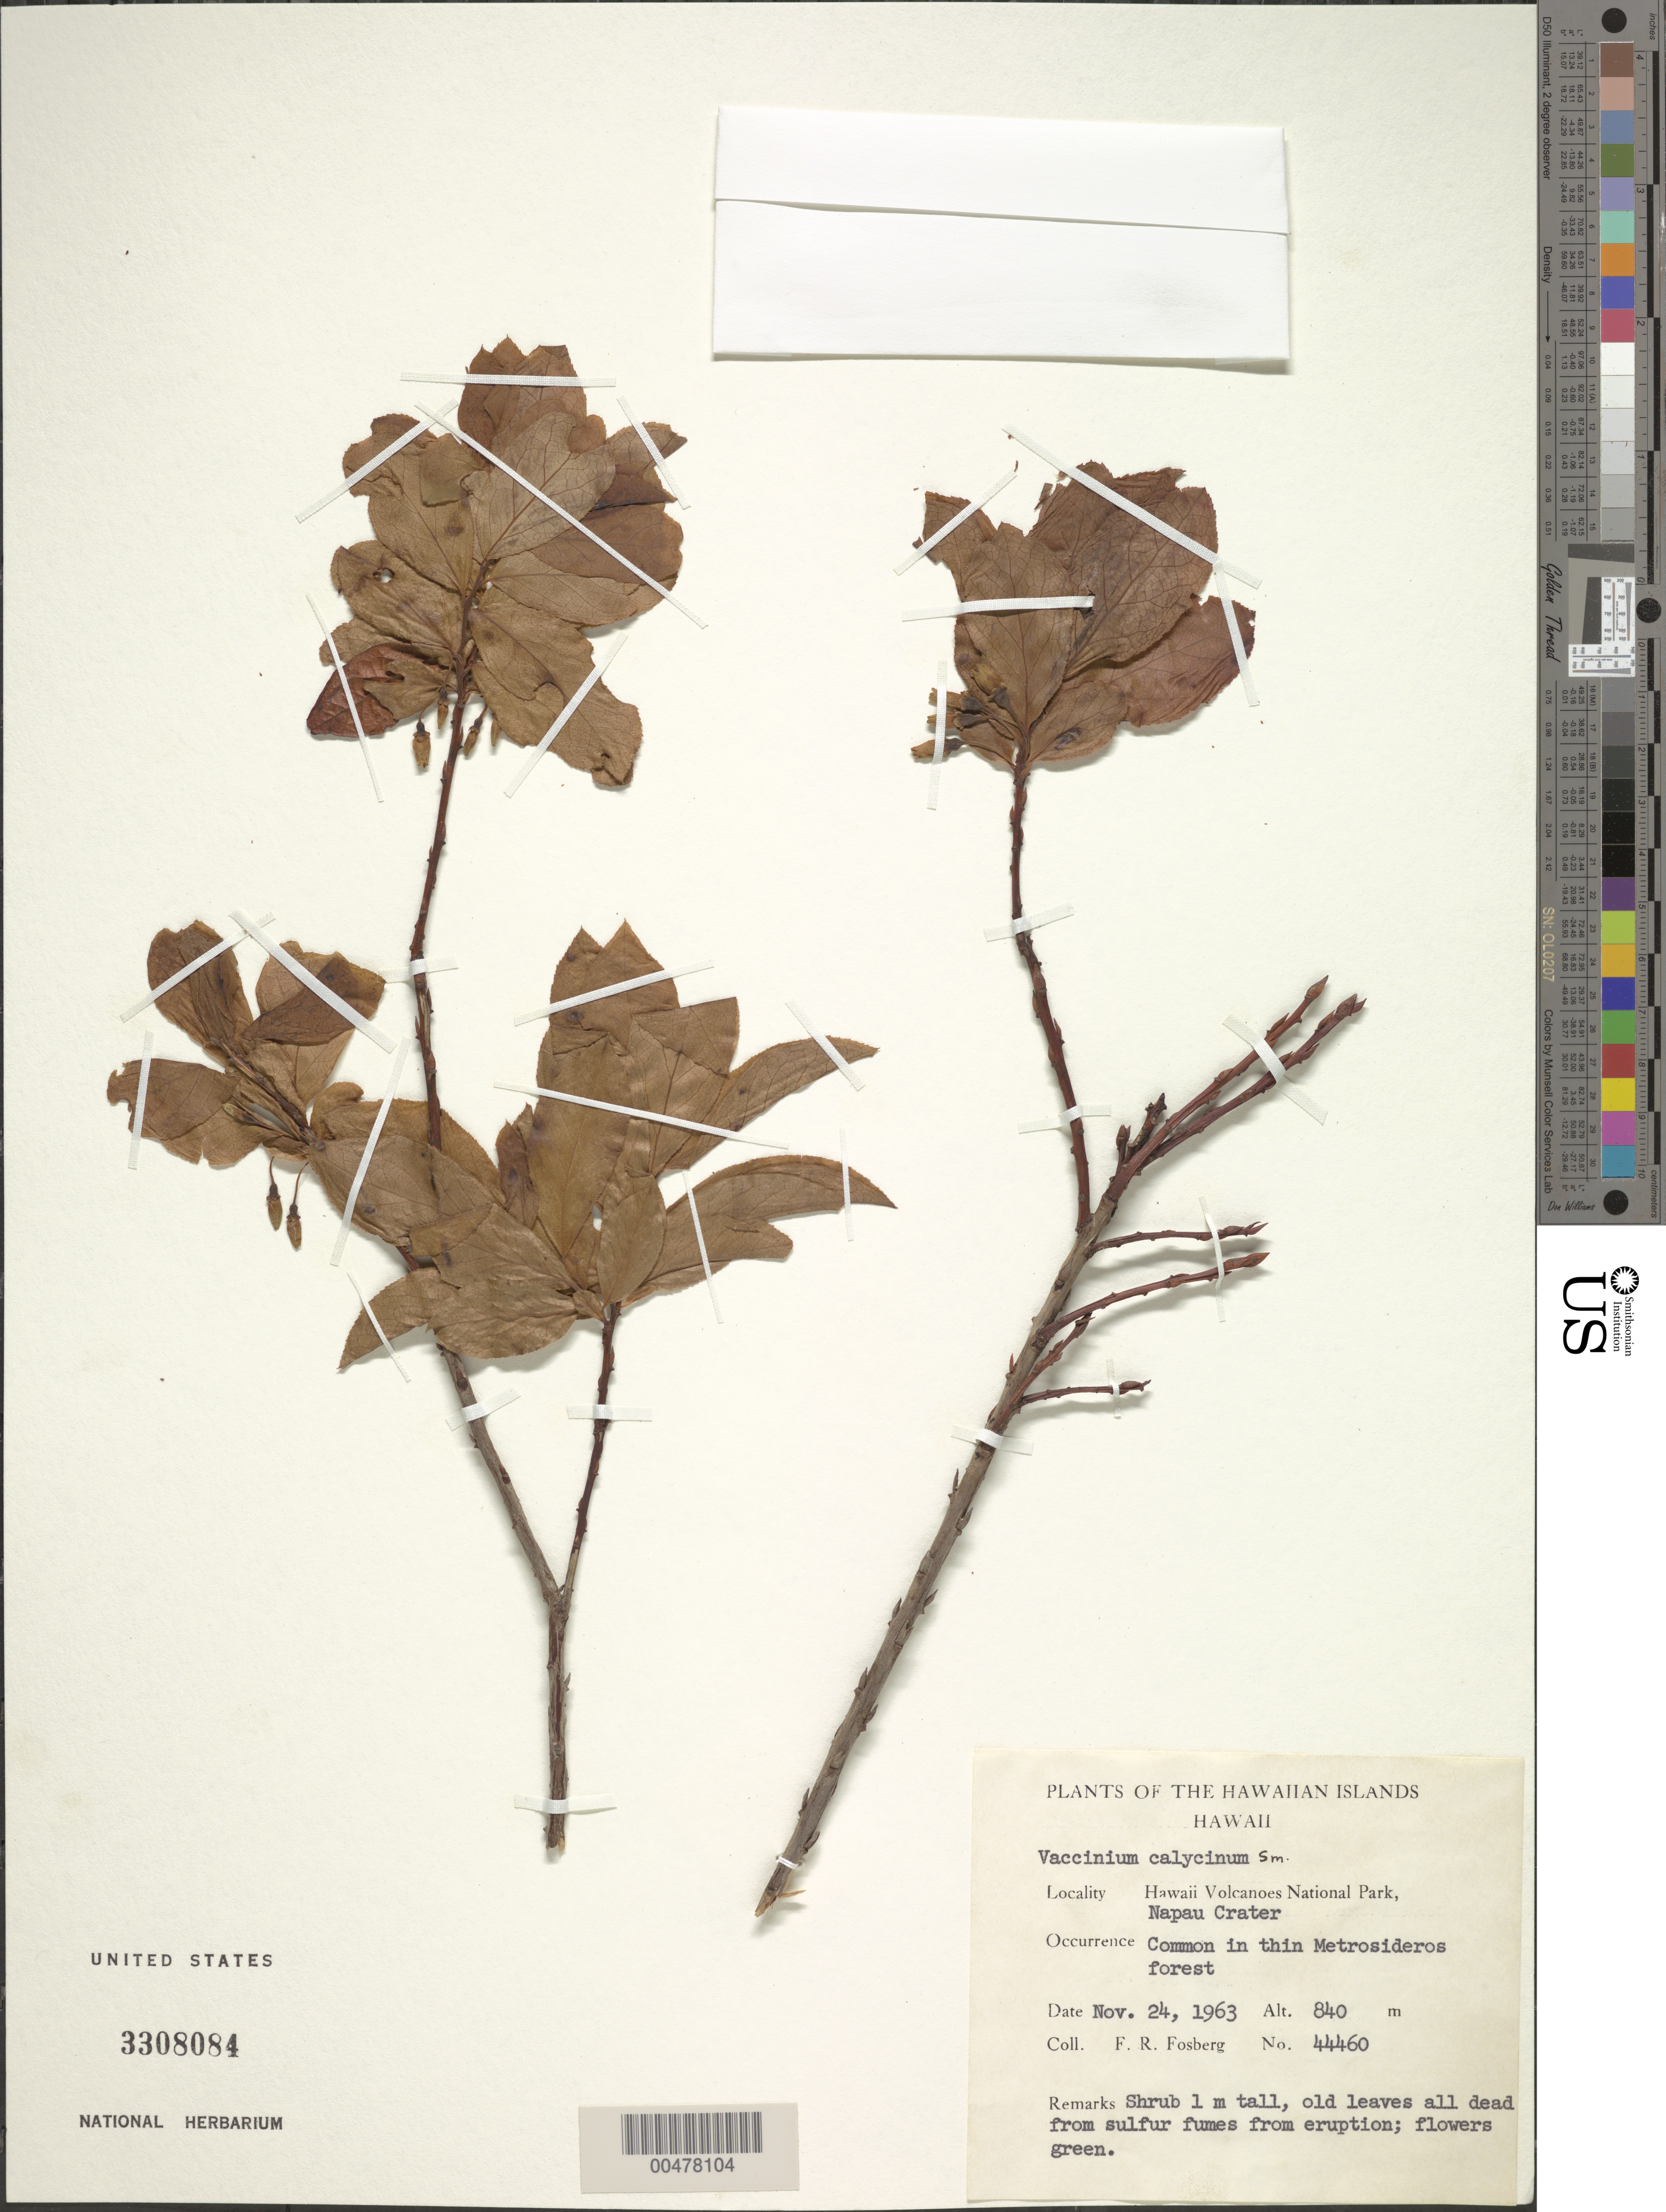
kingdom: Plantae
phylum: Tracheophyta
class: Magnoliopsida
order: Ericales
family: Ericaceae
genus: Vaccinium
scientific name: Vaccinium calycinum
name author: Sm.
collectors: F. R. Fosberg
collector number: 44460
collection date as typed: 24 Nov 1963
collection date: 1963-11-24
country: United States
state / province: Hawaii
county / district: Hawaii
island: Hawaii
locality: Hawaii Volcanoes Nat Park, Napau Crater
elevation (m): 840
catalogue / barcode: US 3308084